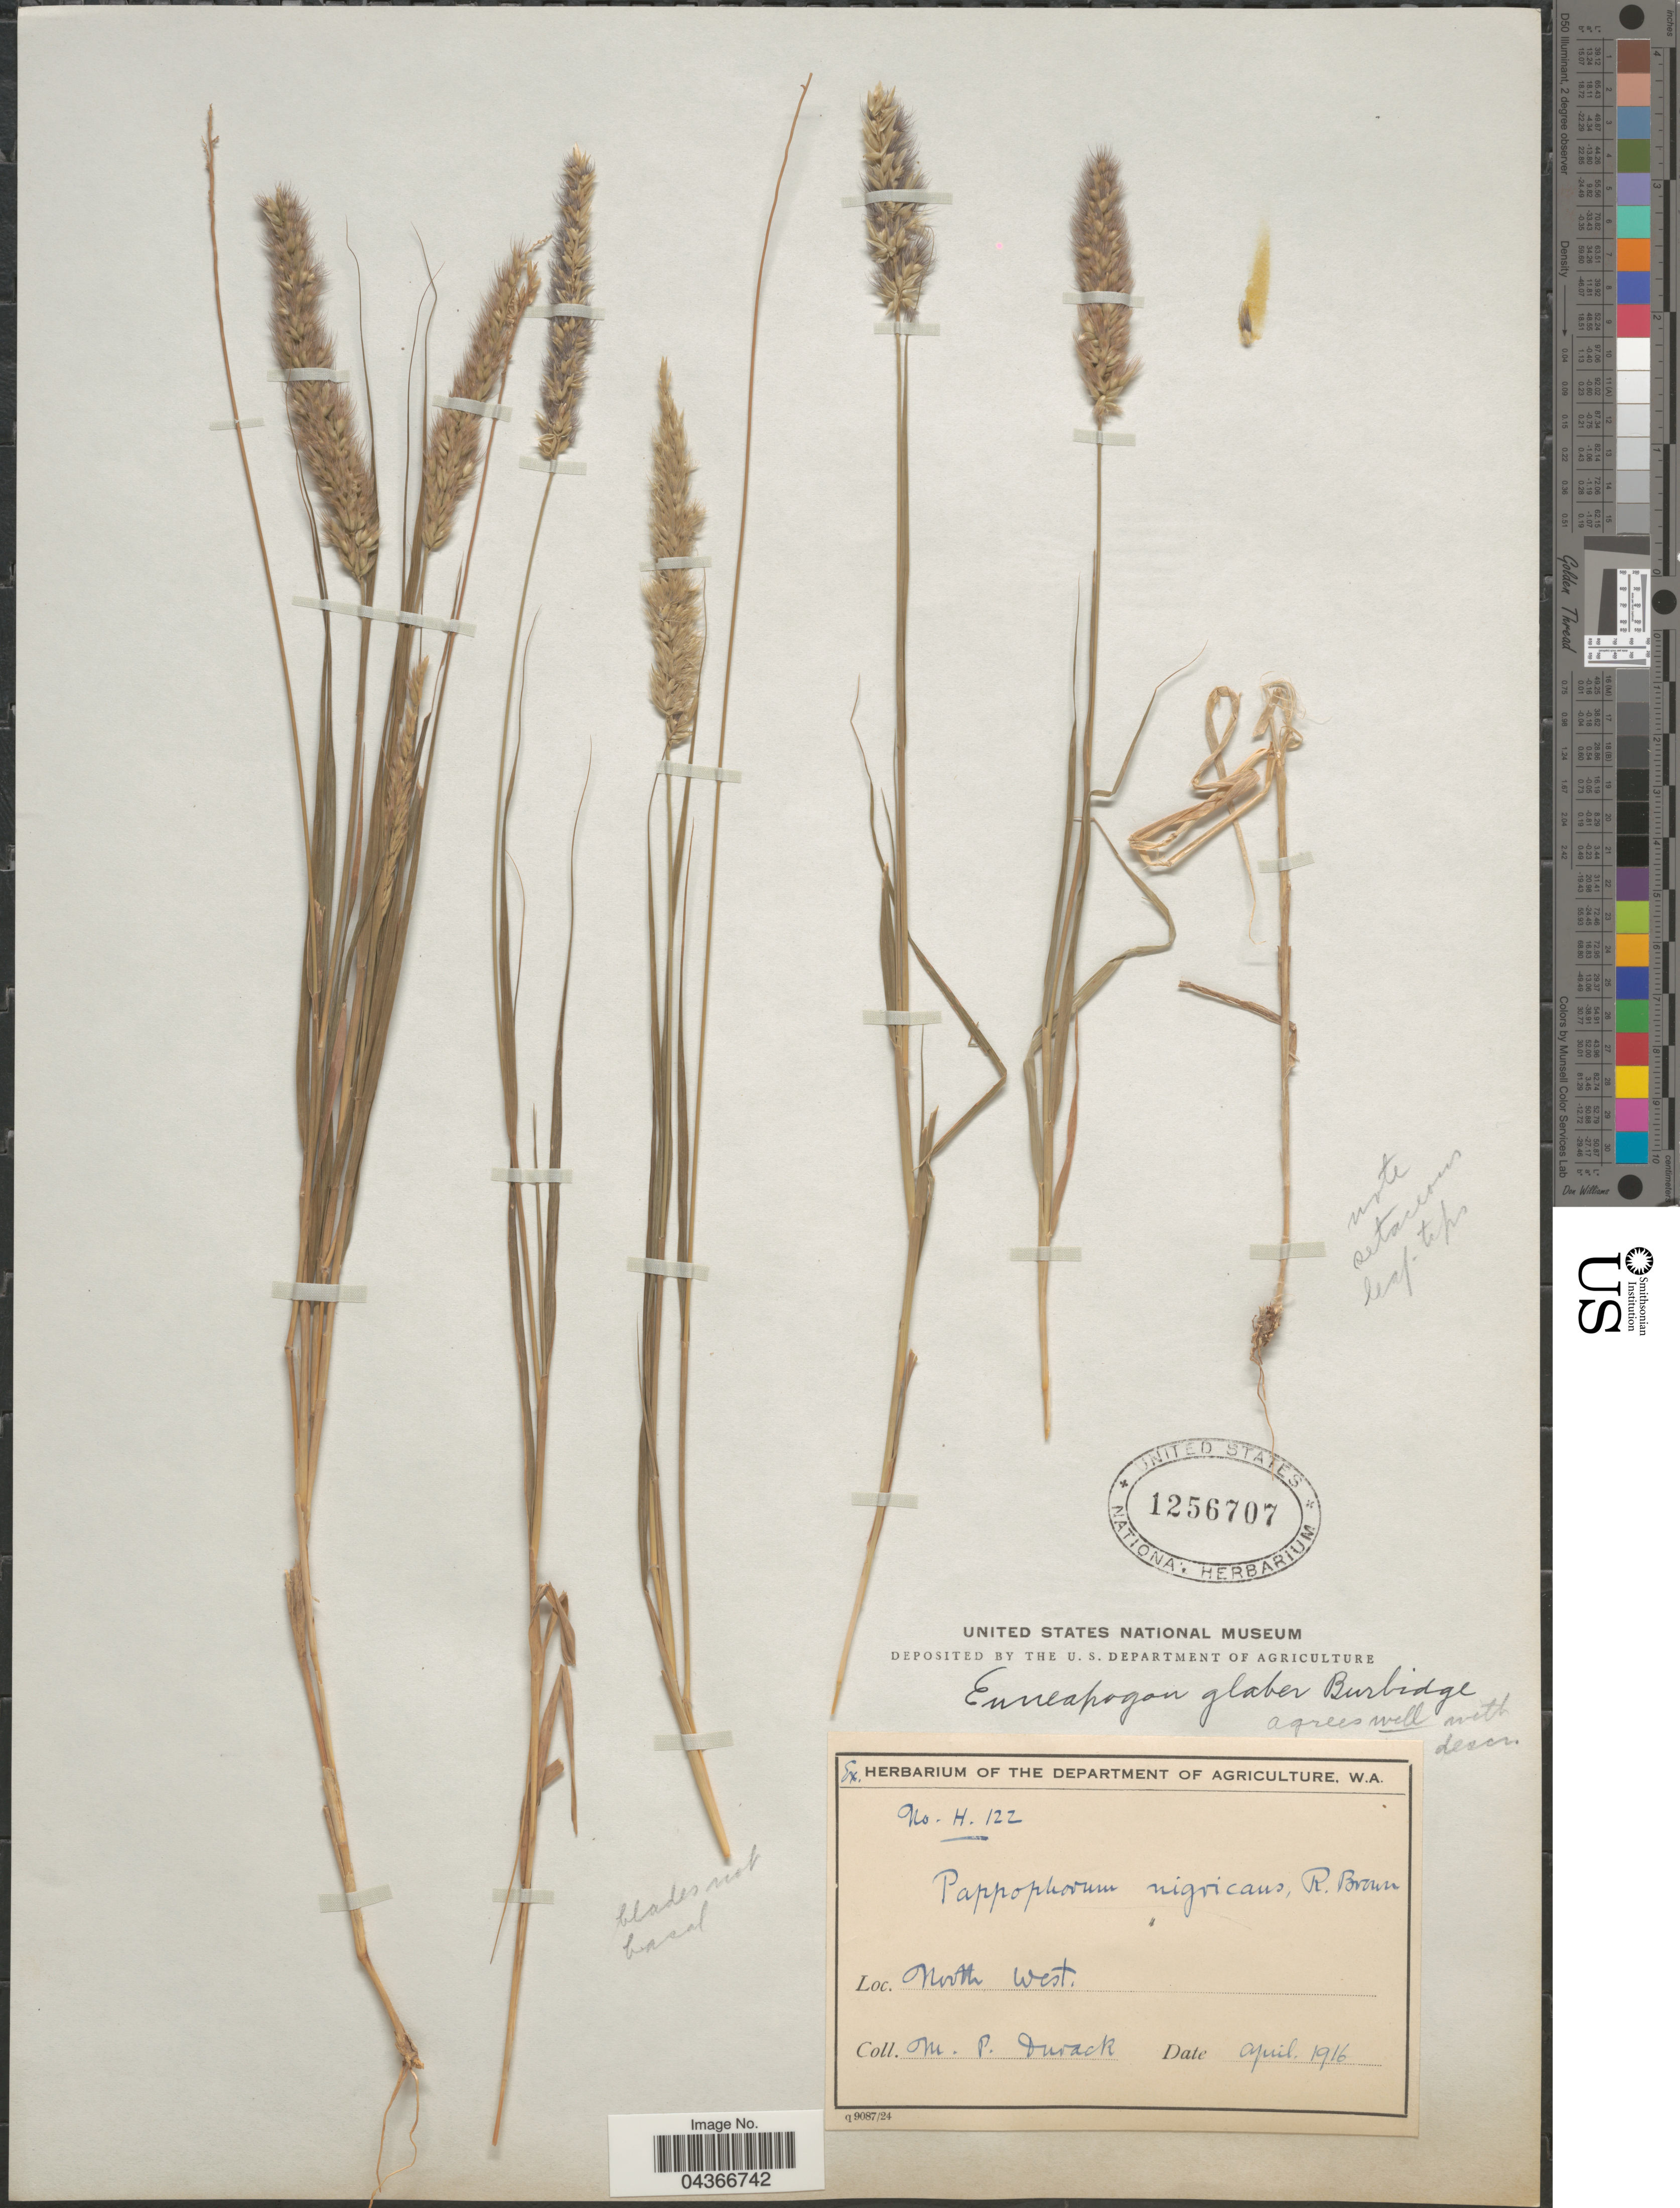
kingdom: Plantae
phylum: Tracheophyta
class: Liliopsida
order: Poales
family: Poaceae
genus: Enneapogon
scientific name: Enneapogon purpurascens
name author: (R. Br.) P. Beauv.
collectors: M. Durack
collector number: H122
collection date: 1916-04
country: Australia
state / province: Western Australia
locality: North West.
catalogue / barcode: US 1256707